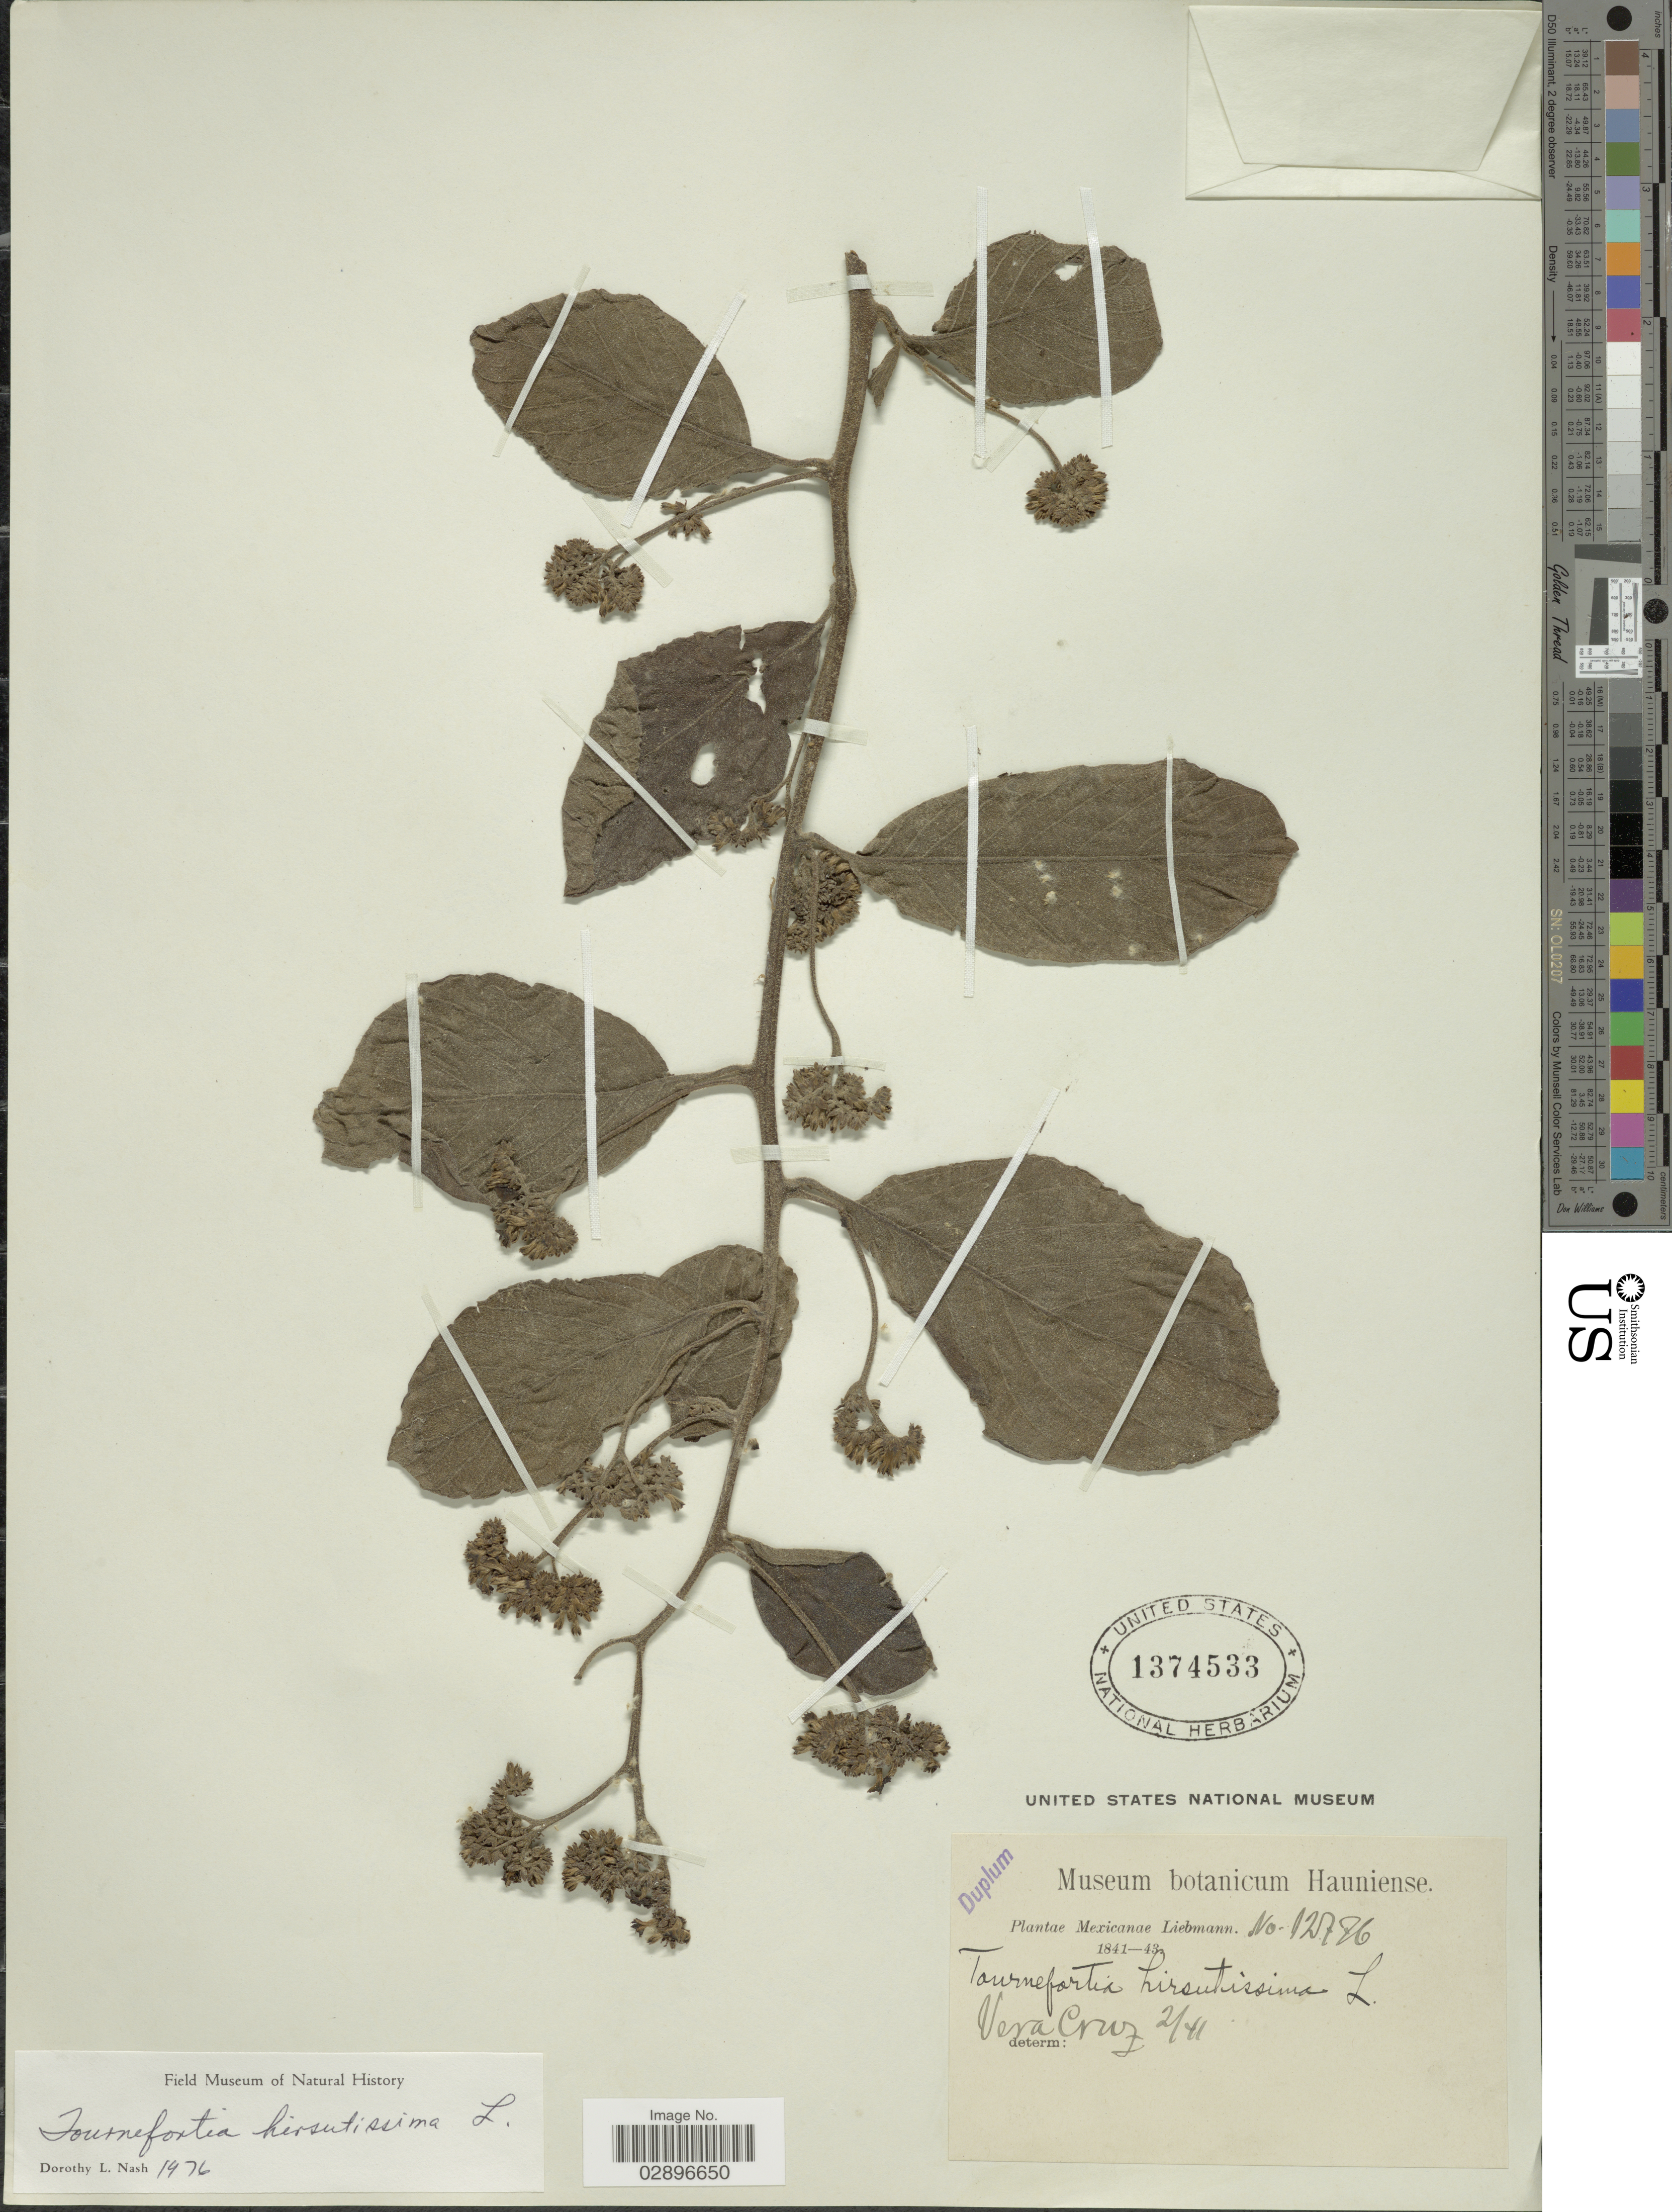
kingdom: Plantae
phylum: Tracheophyta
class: Magnoliopsida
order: Boraginales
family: Heliotropiaceae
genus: Tournefortia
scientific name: Tournefortia hirsutissima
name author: L.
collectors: Liebmann, --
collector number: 12726*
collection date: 1841-02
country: Mexico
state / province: Veracruz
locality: Vera Cruz.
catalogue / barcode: US 1374533